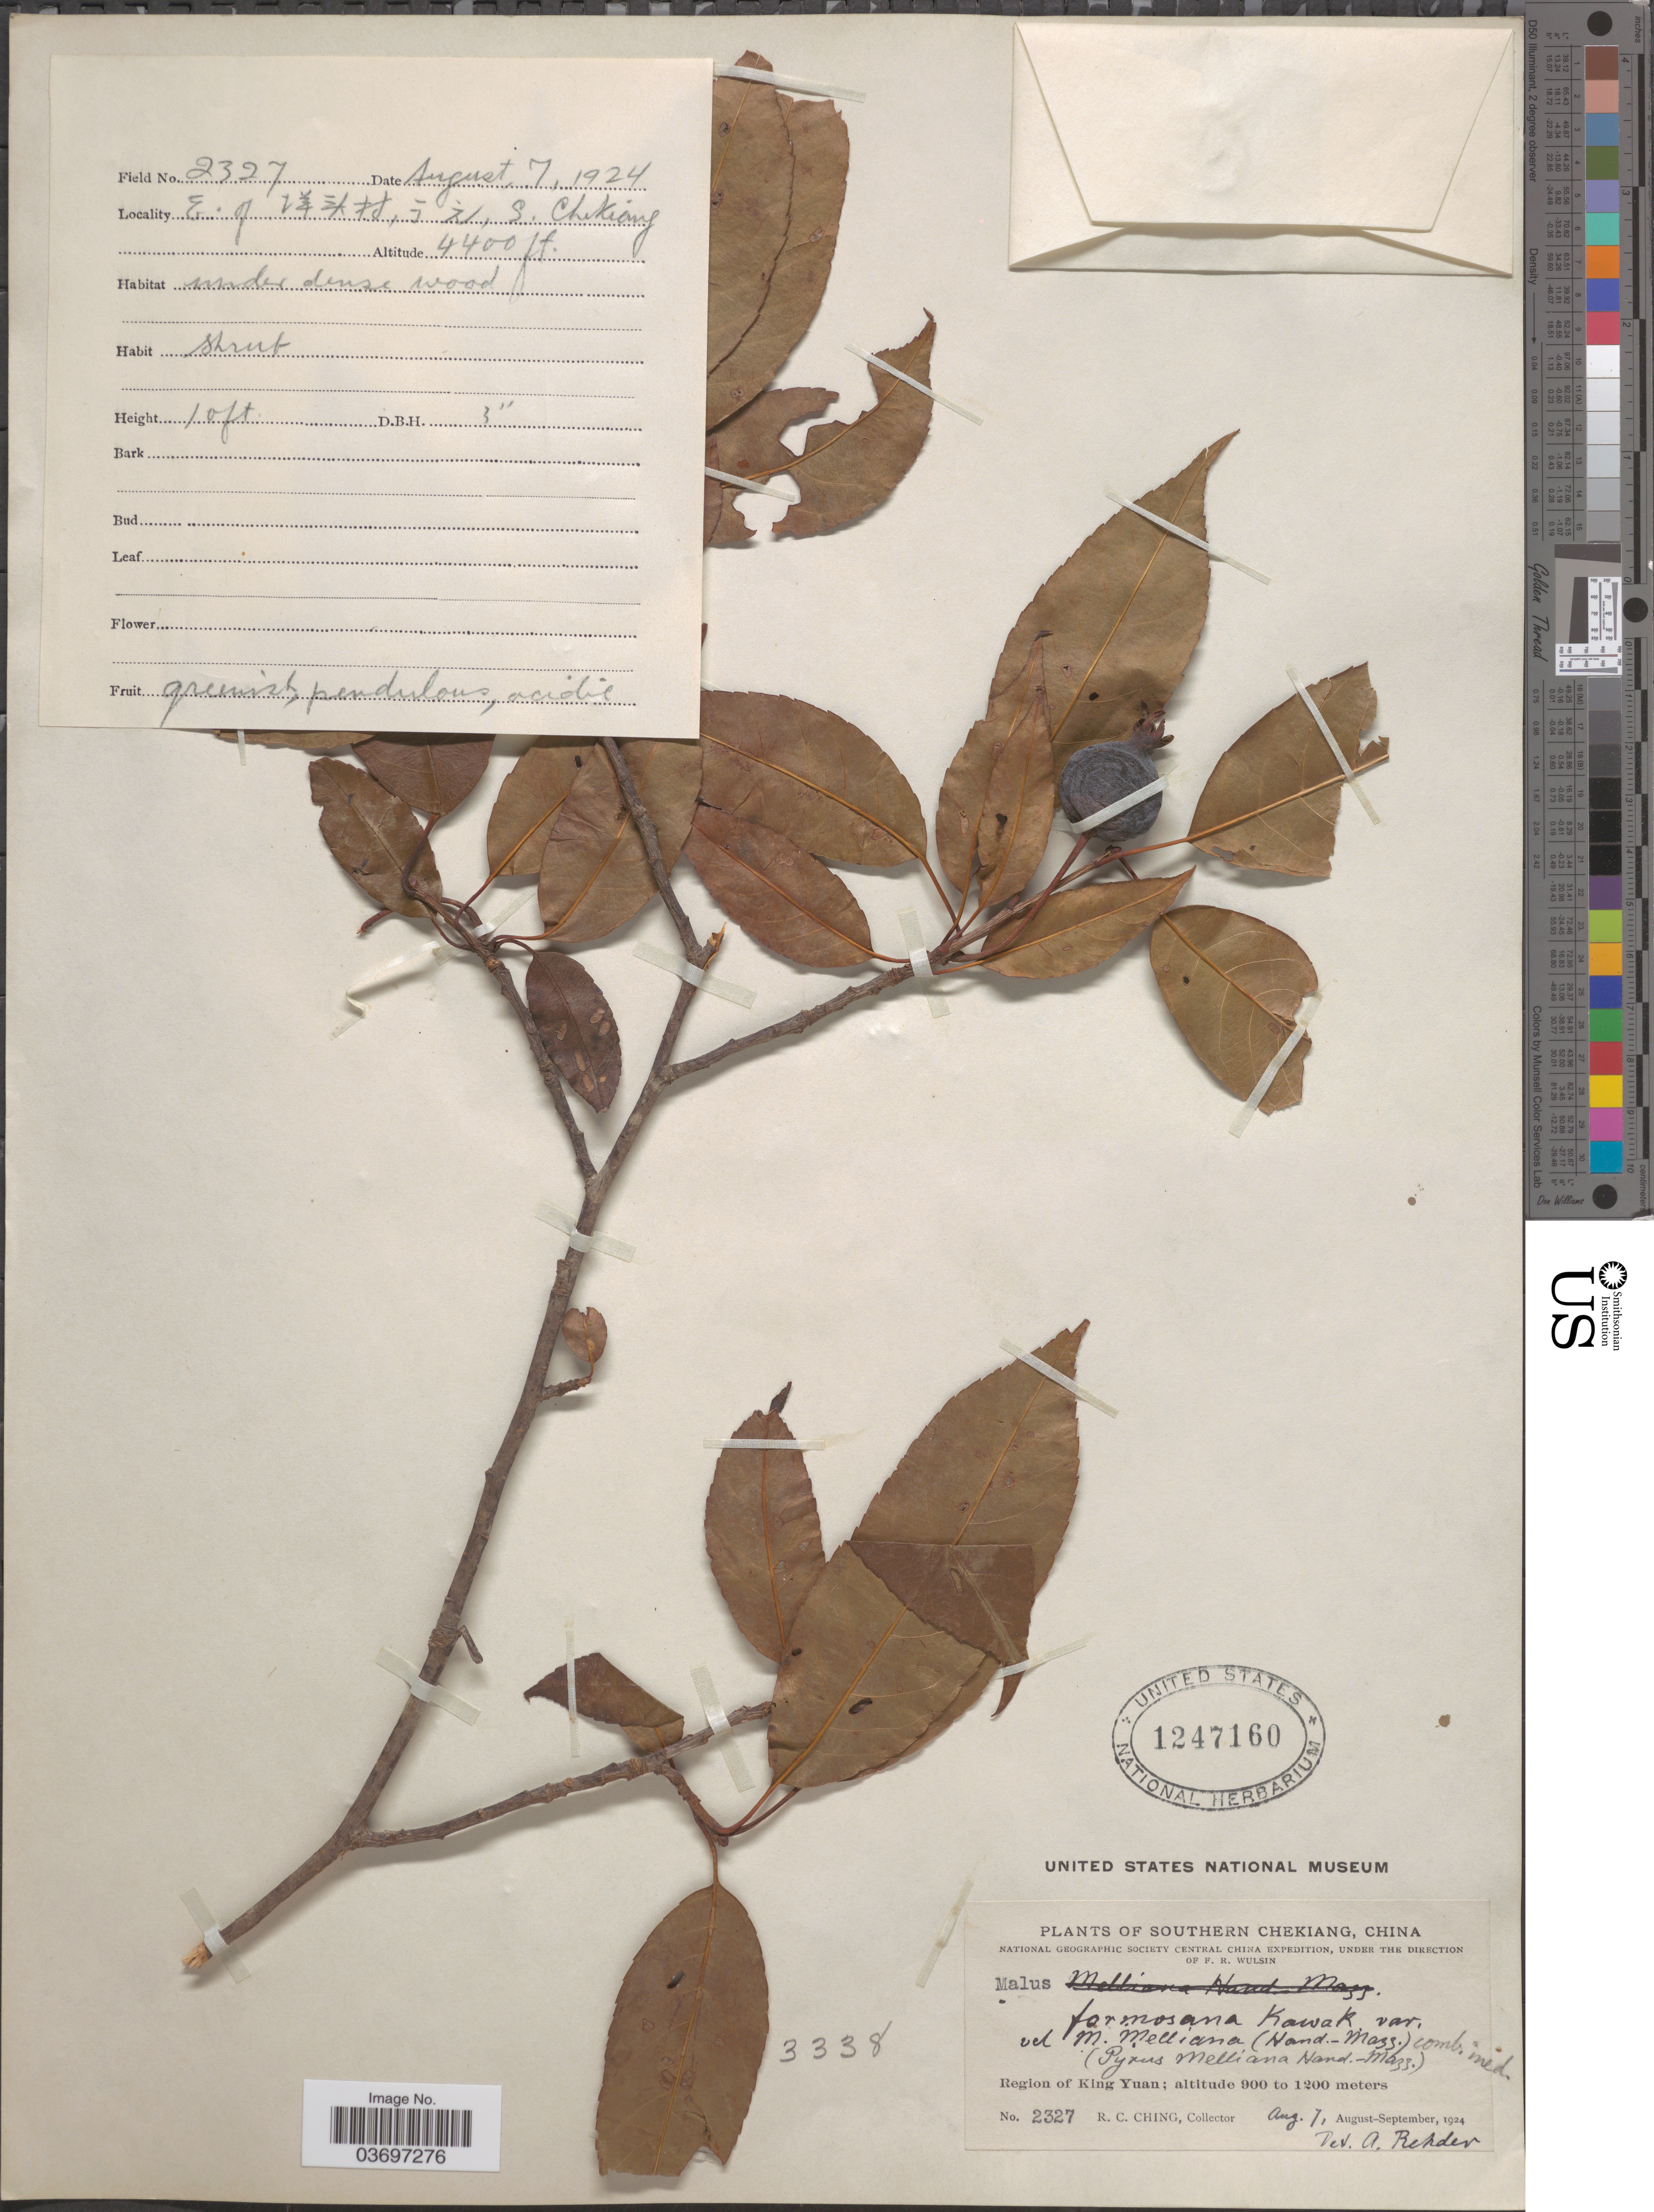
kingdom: Plantae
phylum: Tracheophyta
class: Magnoliopsida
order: Rosales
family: Rosaceae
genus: Malus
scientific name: Malus melliana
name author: (Hand.-Mazz.) Rehder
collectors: R. C. Ching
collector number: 2327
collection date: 1924-08-07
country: China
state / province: Zhejiang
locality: Southern Chekiang. Region of King Yuan. E. of X, S. Chekiang.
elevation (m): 1341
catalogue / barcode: US 1247160